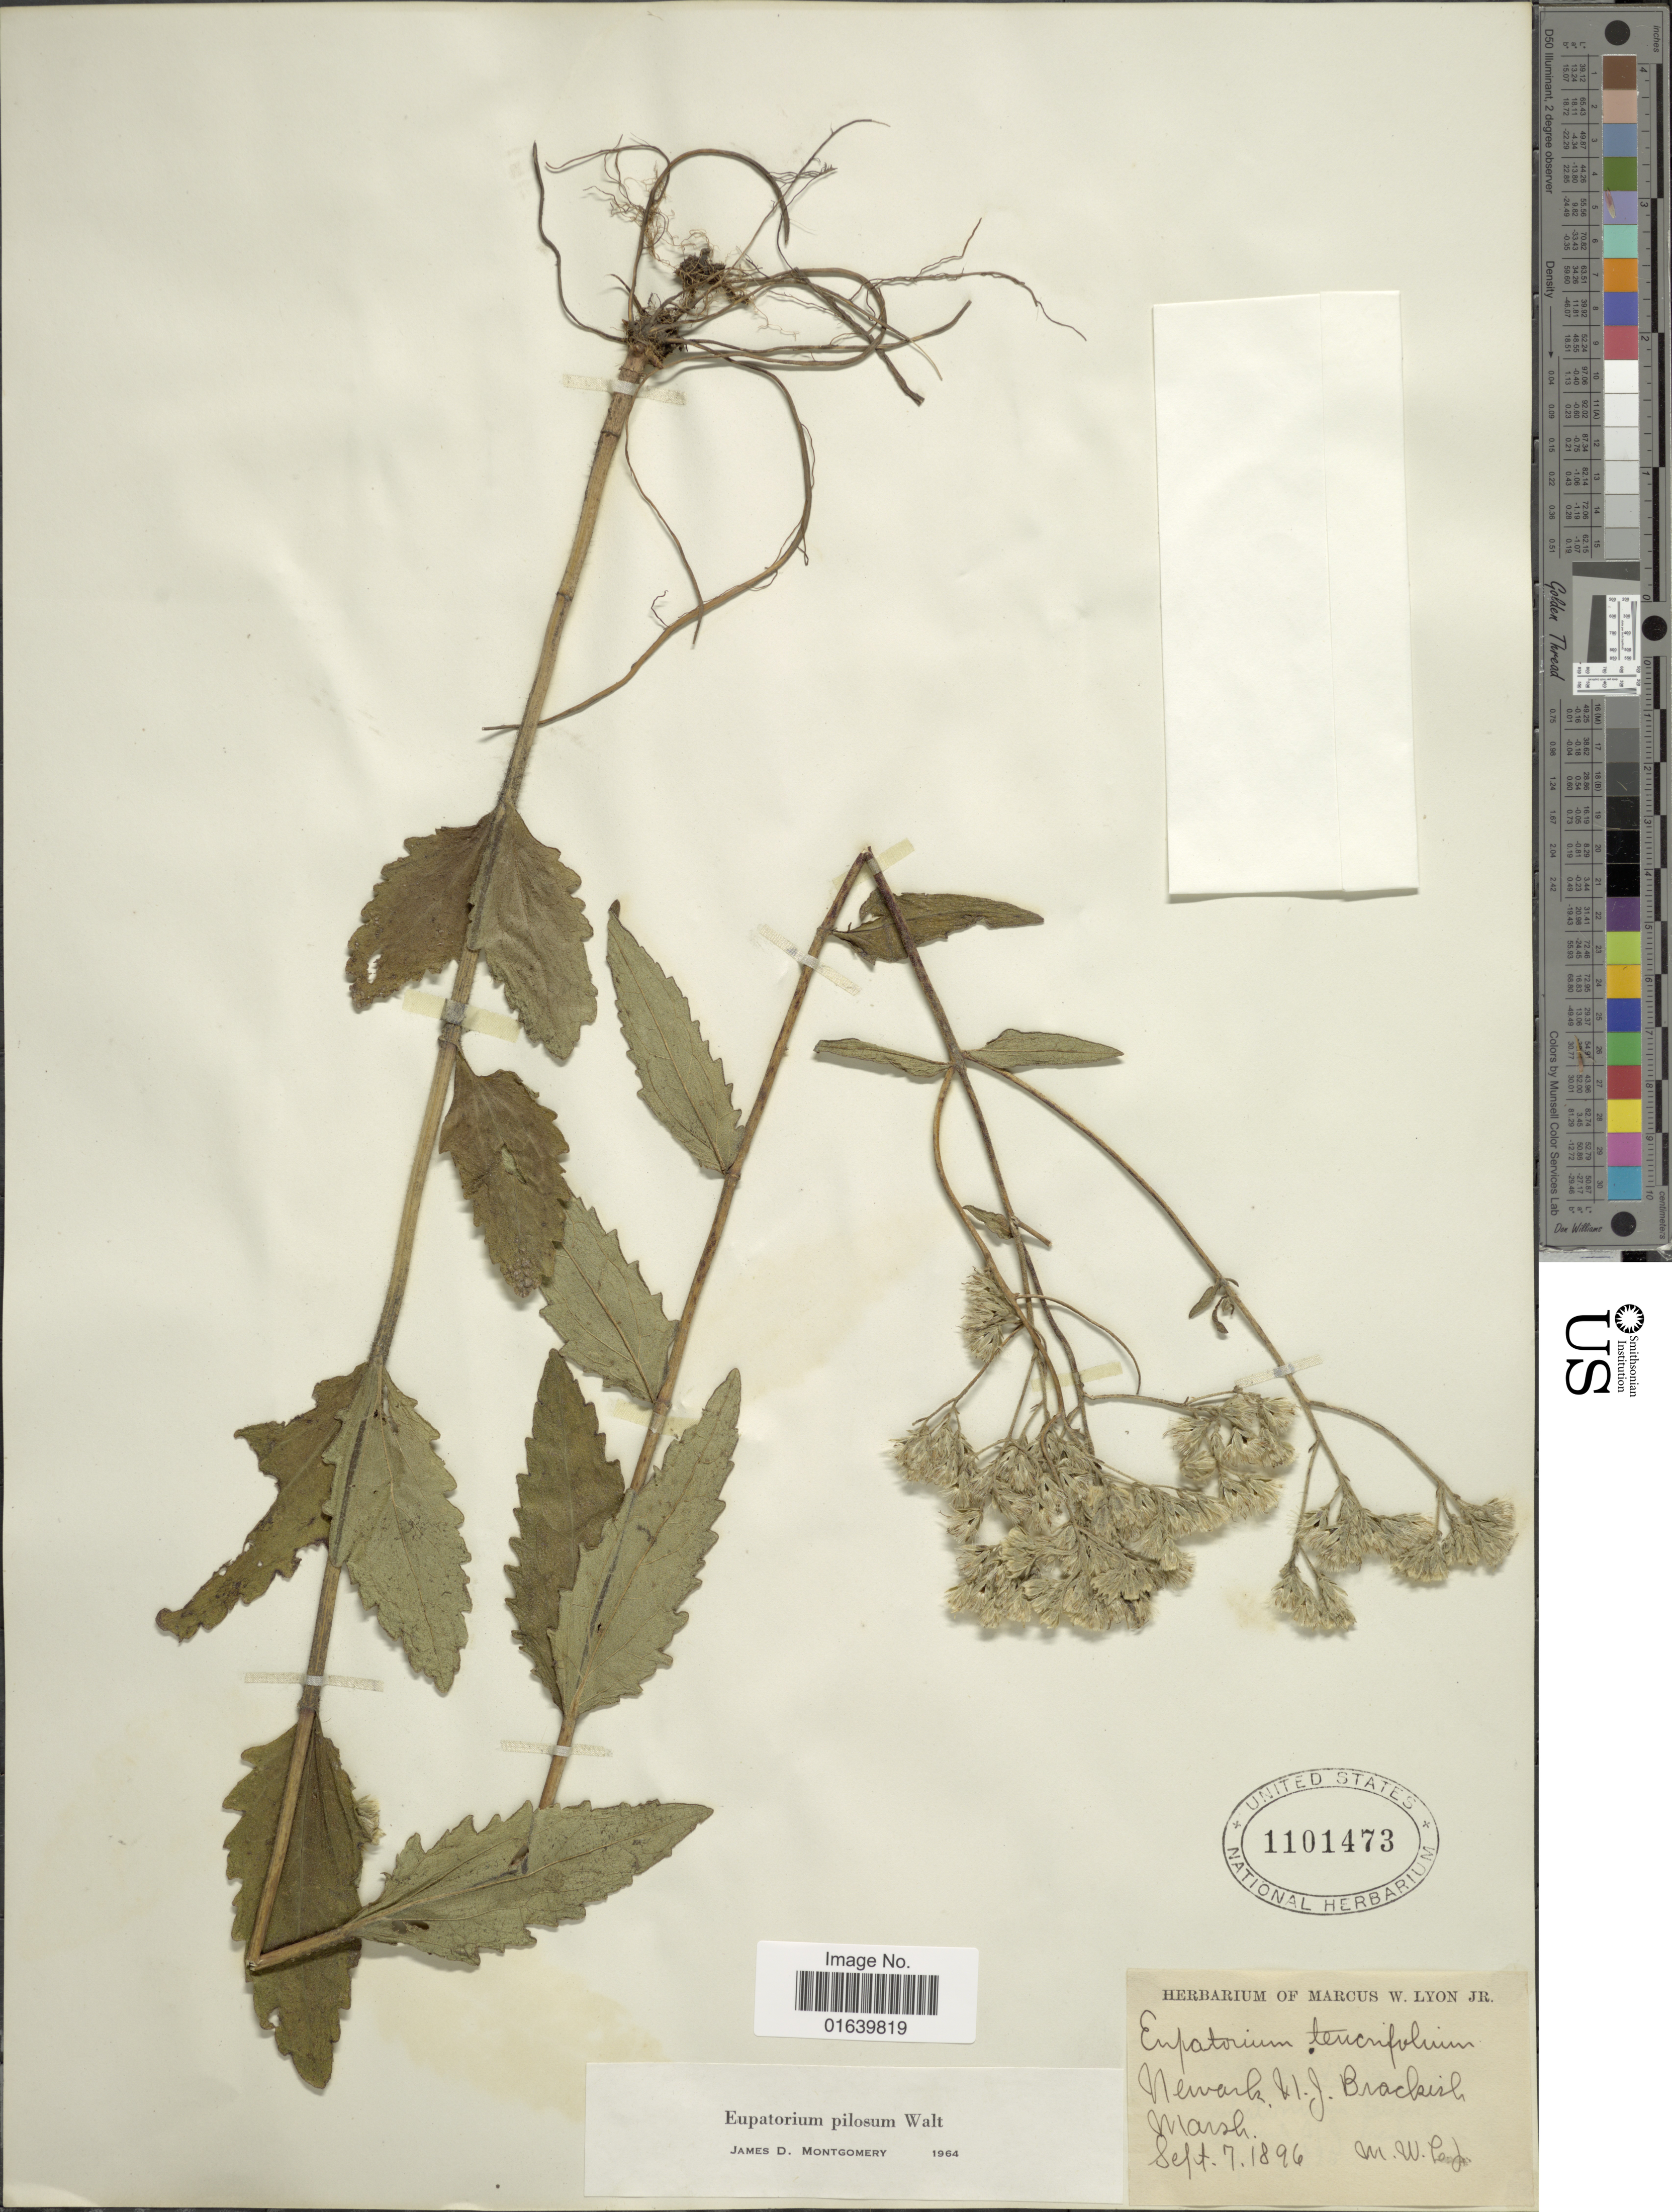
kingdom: Plantae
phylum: Tracheophyta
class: Magnoliopsida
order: Asterales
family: Asteraceae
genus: Eupatorium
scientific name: Eupatorium pilosum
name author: Walter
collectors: M. W. Lyon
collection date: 1896-09-07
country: United States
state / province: New Jersey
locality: Newark, N. J. Brackish Marsh.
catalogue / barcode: US 1101473